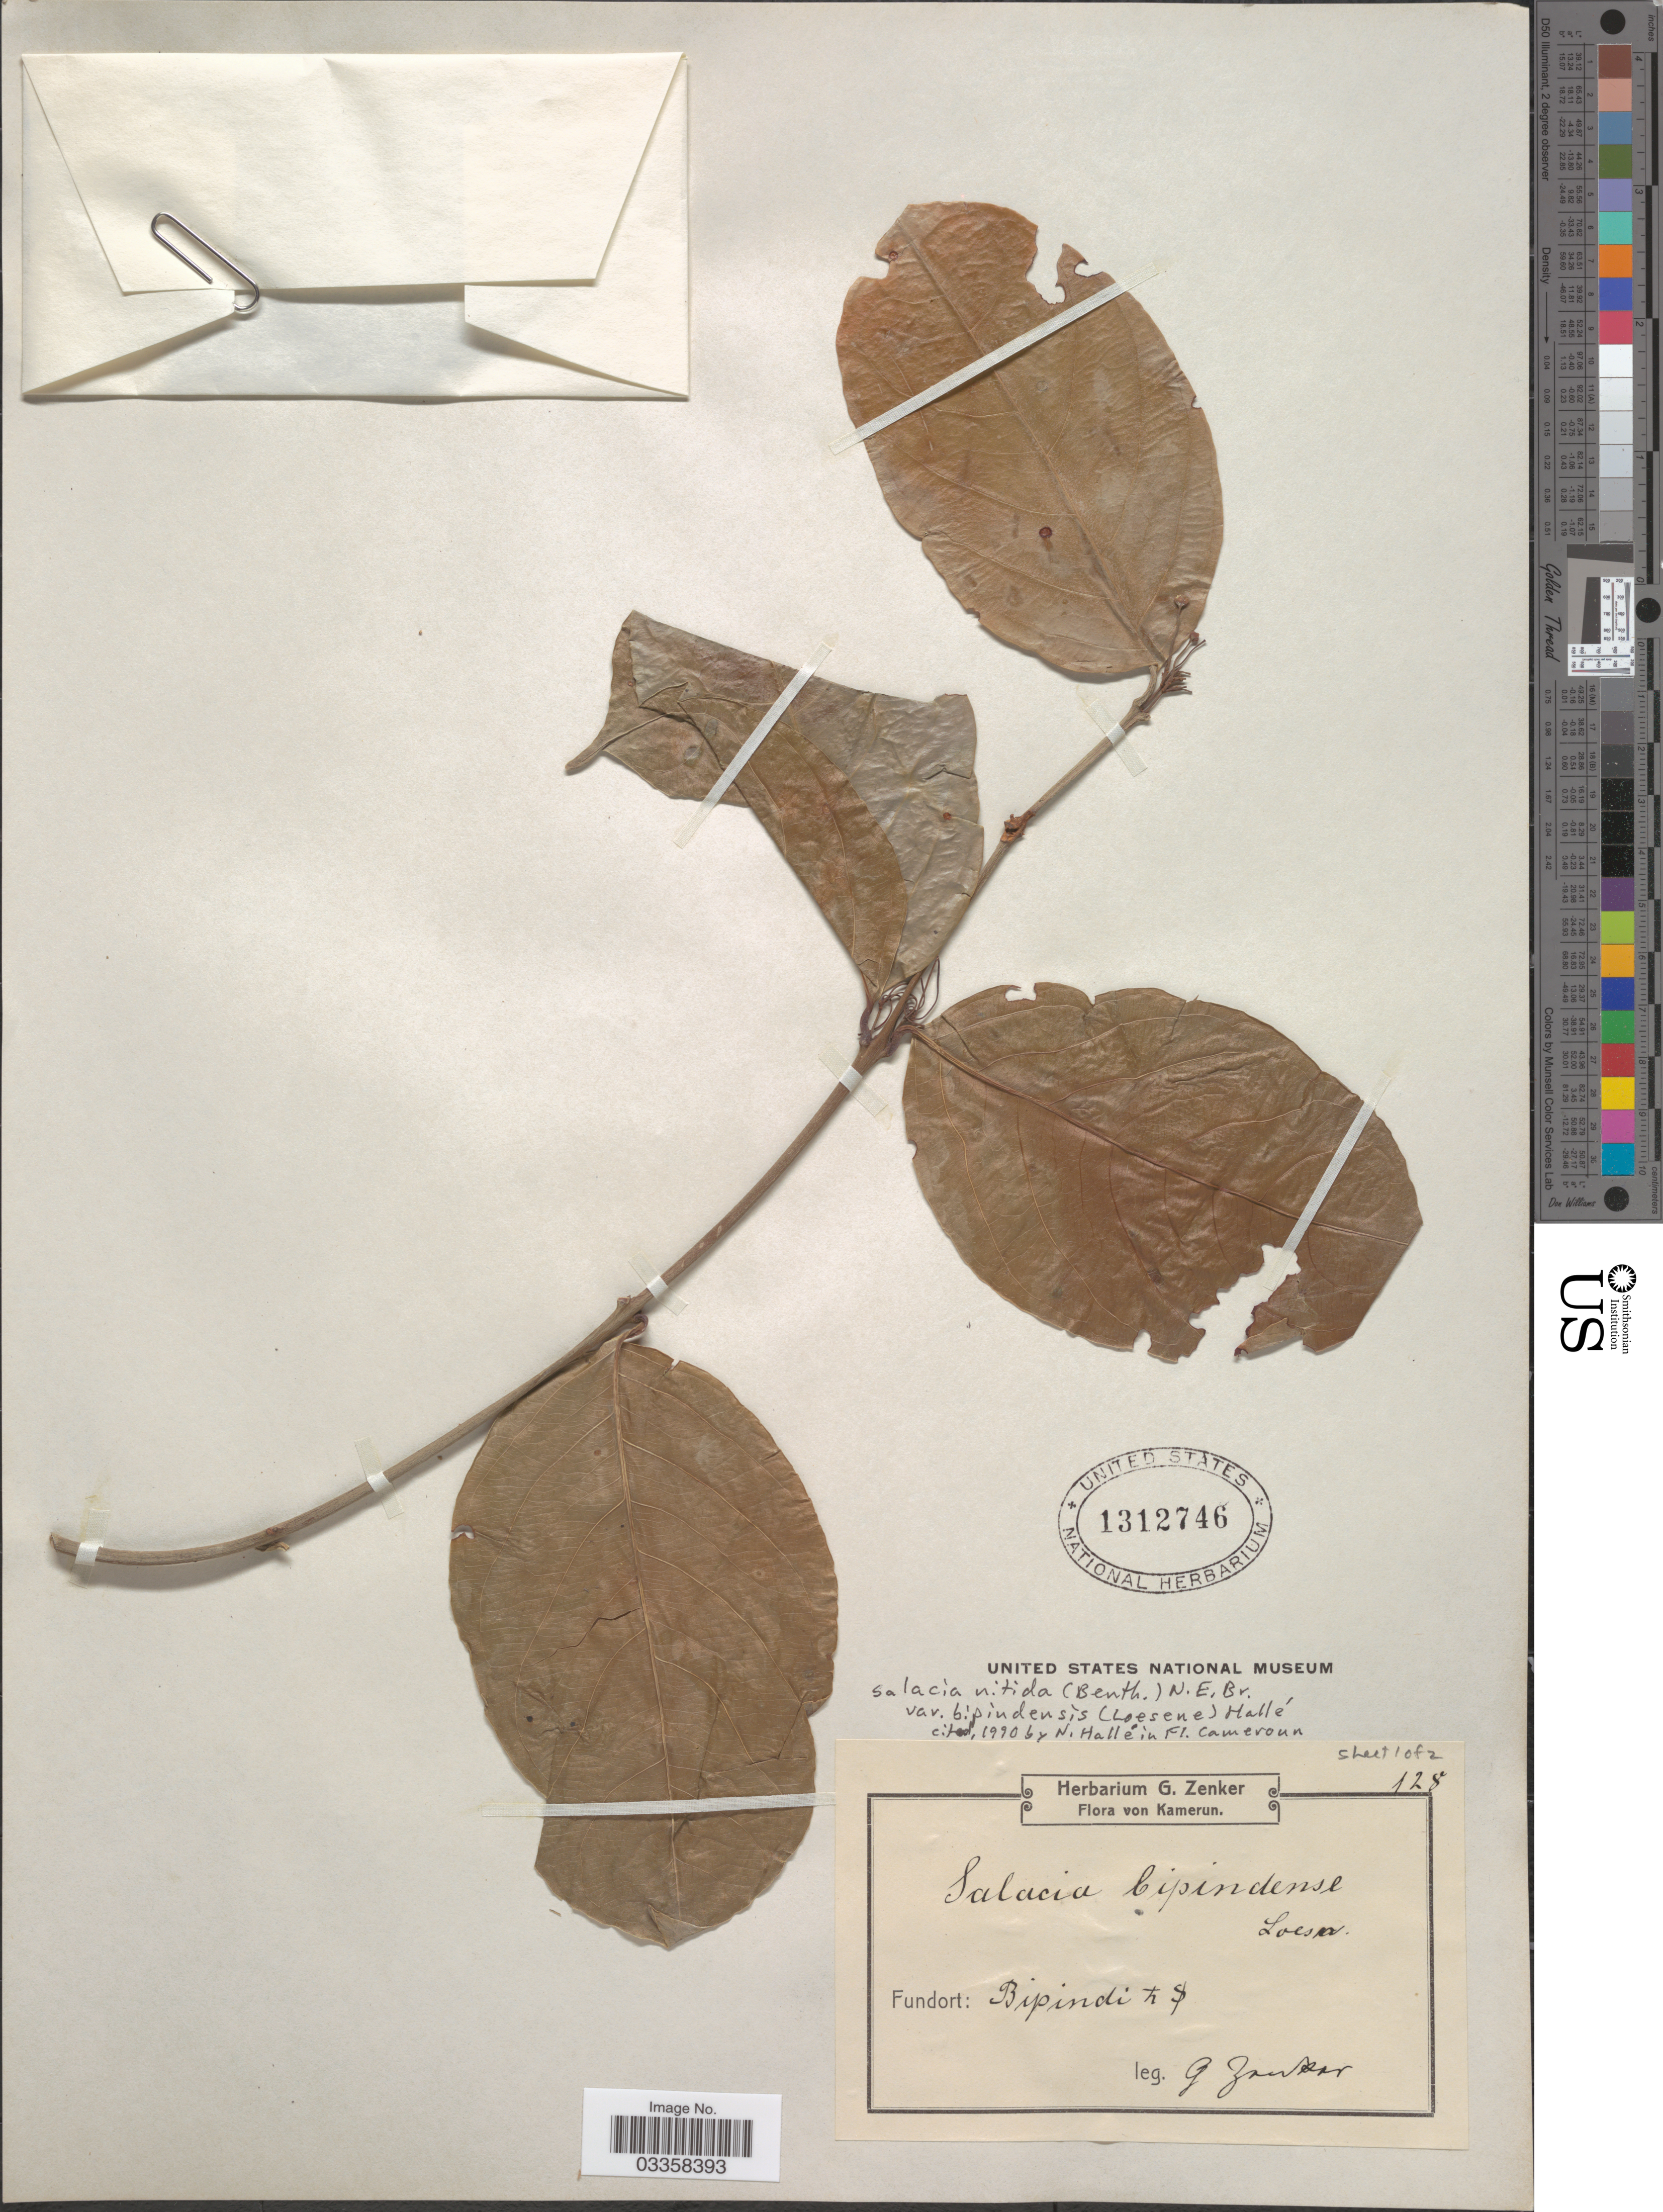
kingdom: Plantae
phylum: Tracheophyta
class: Magnoliopsida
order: Celastrales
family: Celastraceae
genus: Salacia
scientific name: Salacia nitida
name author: (Benth.) N.E. Br.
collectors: G. A. Zenker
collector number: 128?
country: Cameroon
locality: Kamerun. Bipindi [illegible text].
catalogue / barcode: US 1312746